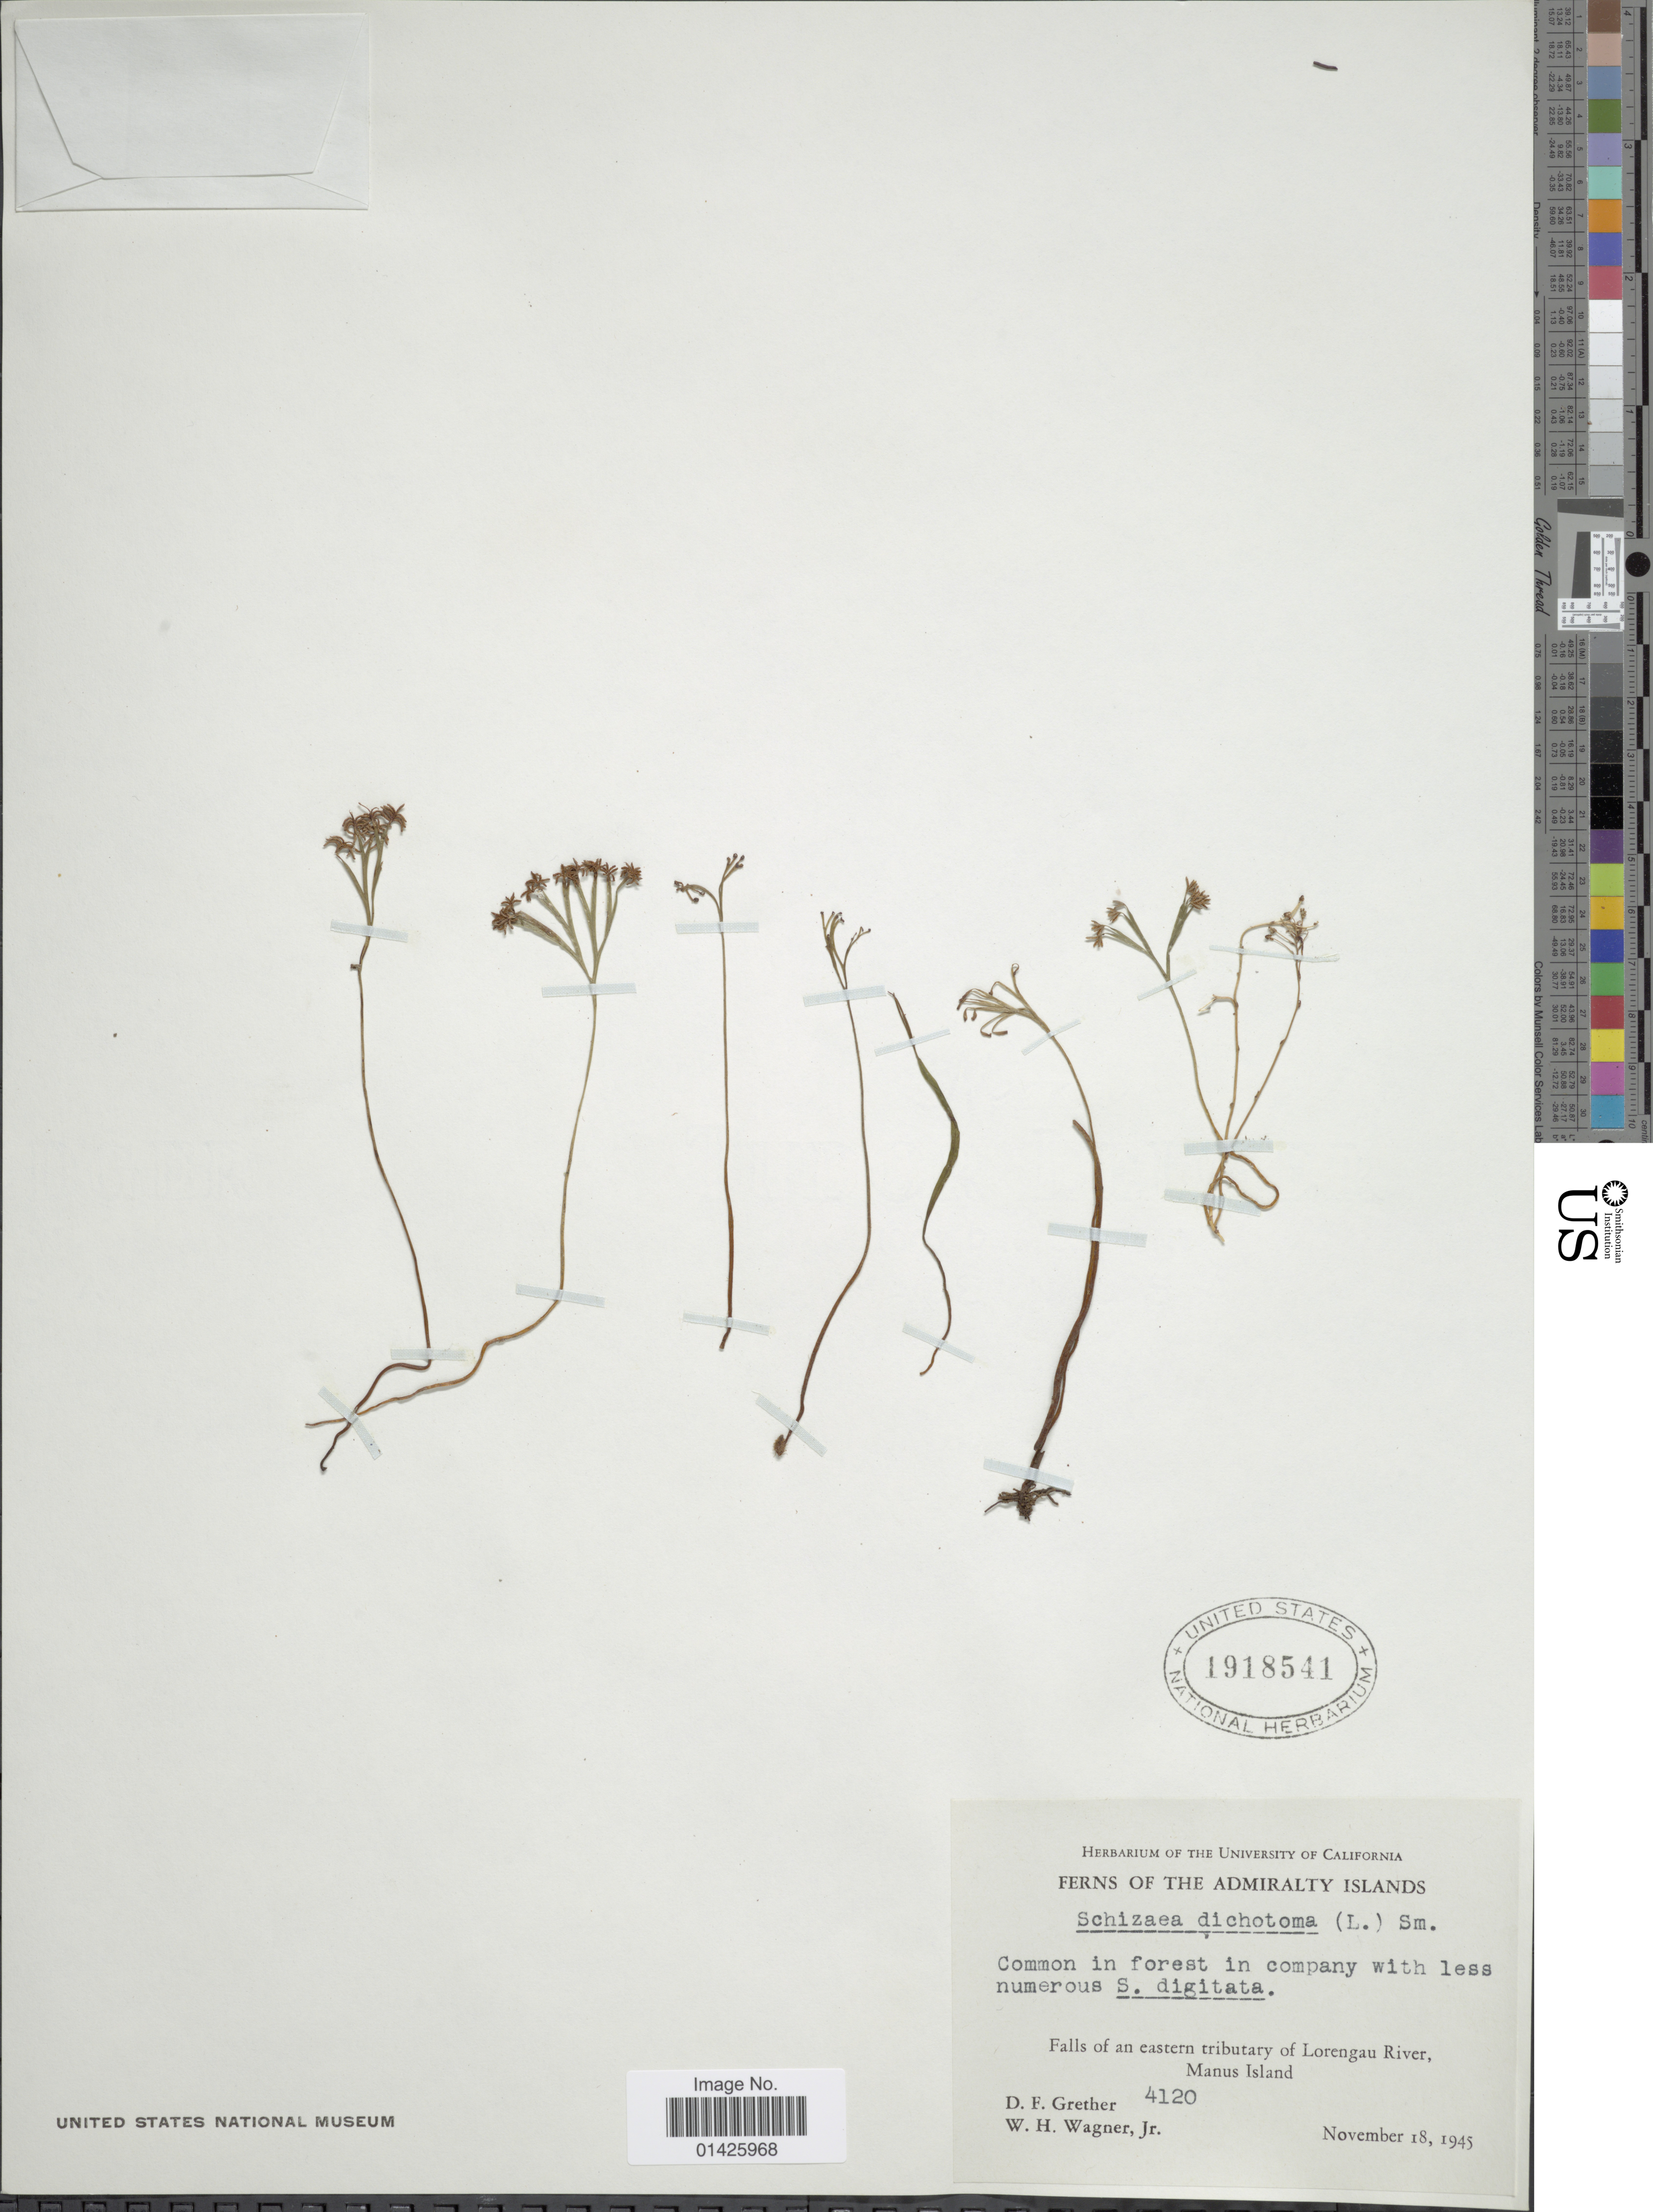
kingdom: Plantae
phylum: Tracheophyta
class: Polypodiopsida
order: Schizaeales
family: Schizaeaceae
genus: Schizaea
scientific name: Schizaea dichotoma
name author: (L.) J. Sm.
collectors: D. F. Grether & W. H. Wagner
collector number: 4120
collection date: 1945-11-18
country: Papua New Guinea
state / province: Manus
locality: Falls of an eastern tributary of Lorengau River, Admiralty Islands, Manus Island.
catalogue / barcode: US 1918541